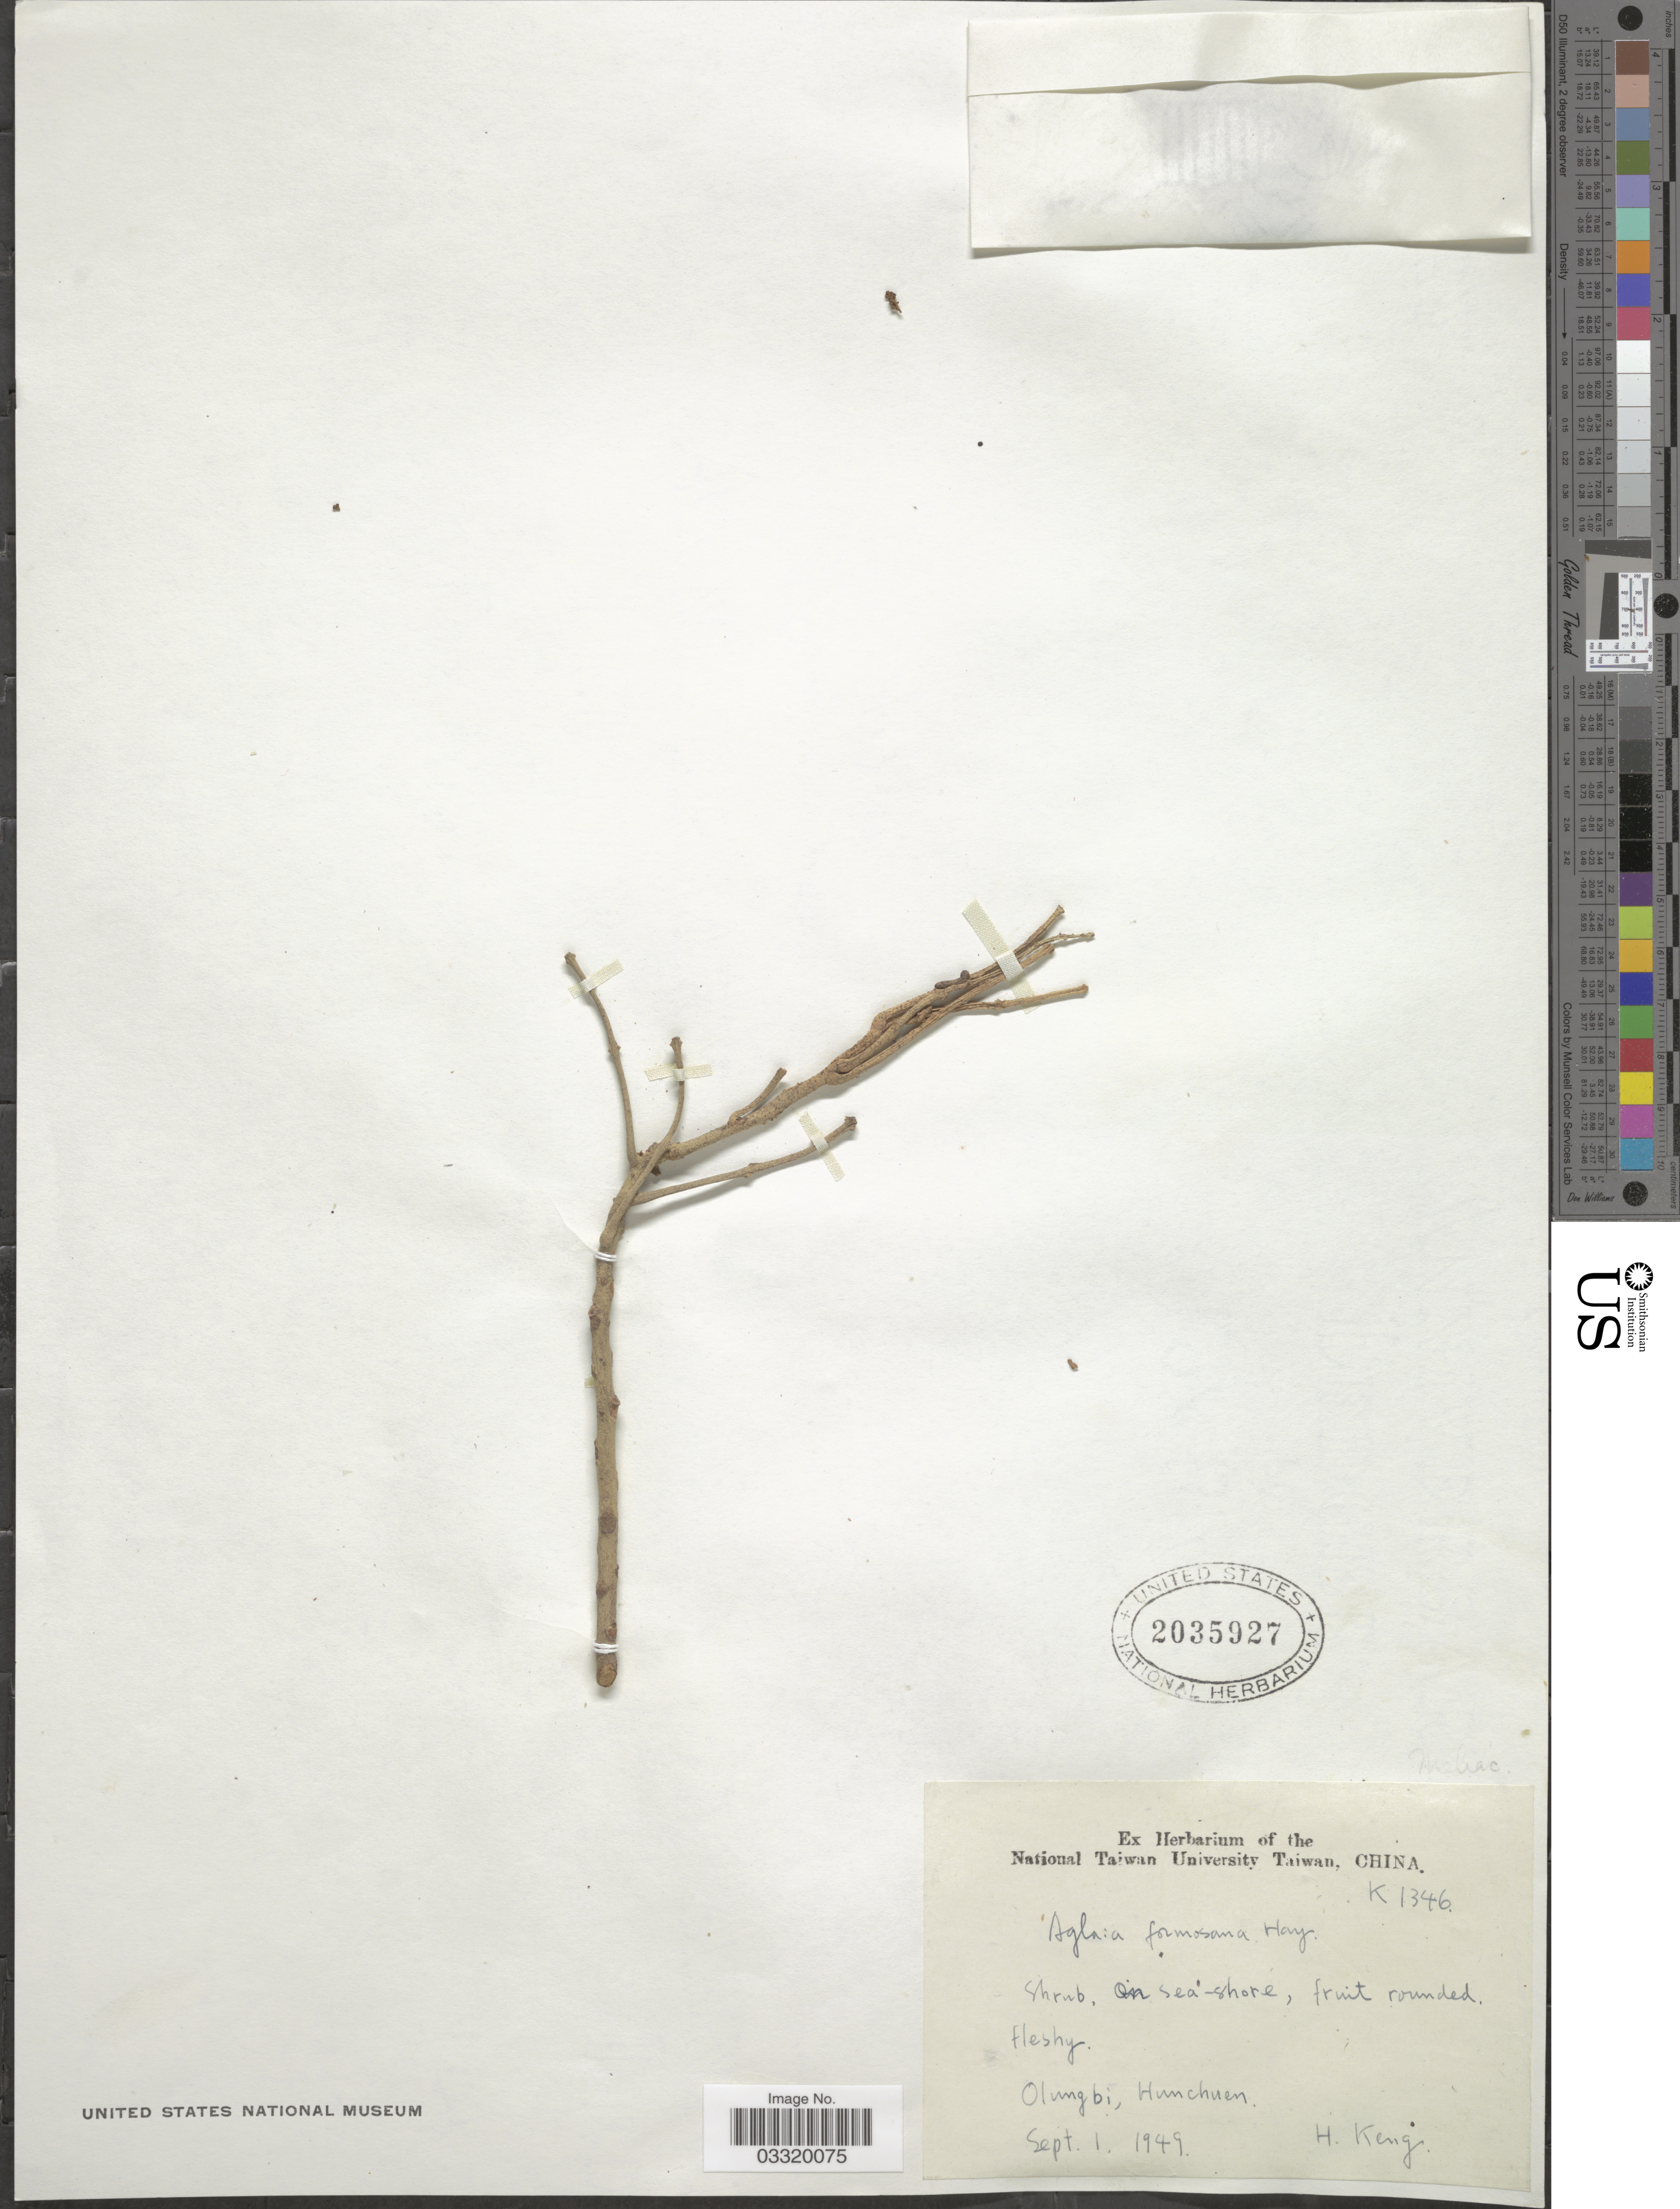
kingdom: Plantae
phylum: Tracheophyta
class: Magnoliopsida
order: Sapindales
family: Meliaceae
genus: Aglaia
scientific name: Aglaia elaeagnoidea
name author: (A. Juss.) Benth.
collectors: H. Keng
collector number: K1346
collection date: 1949-09-01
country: China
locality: Olungbi, Hunchuen.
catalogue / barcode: US 2035927